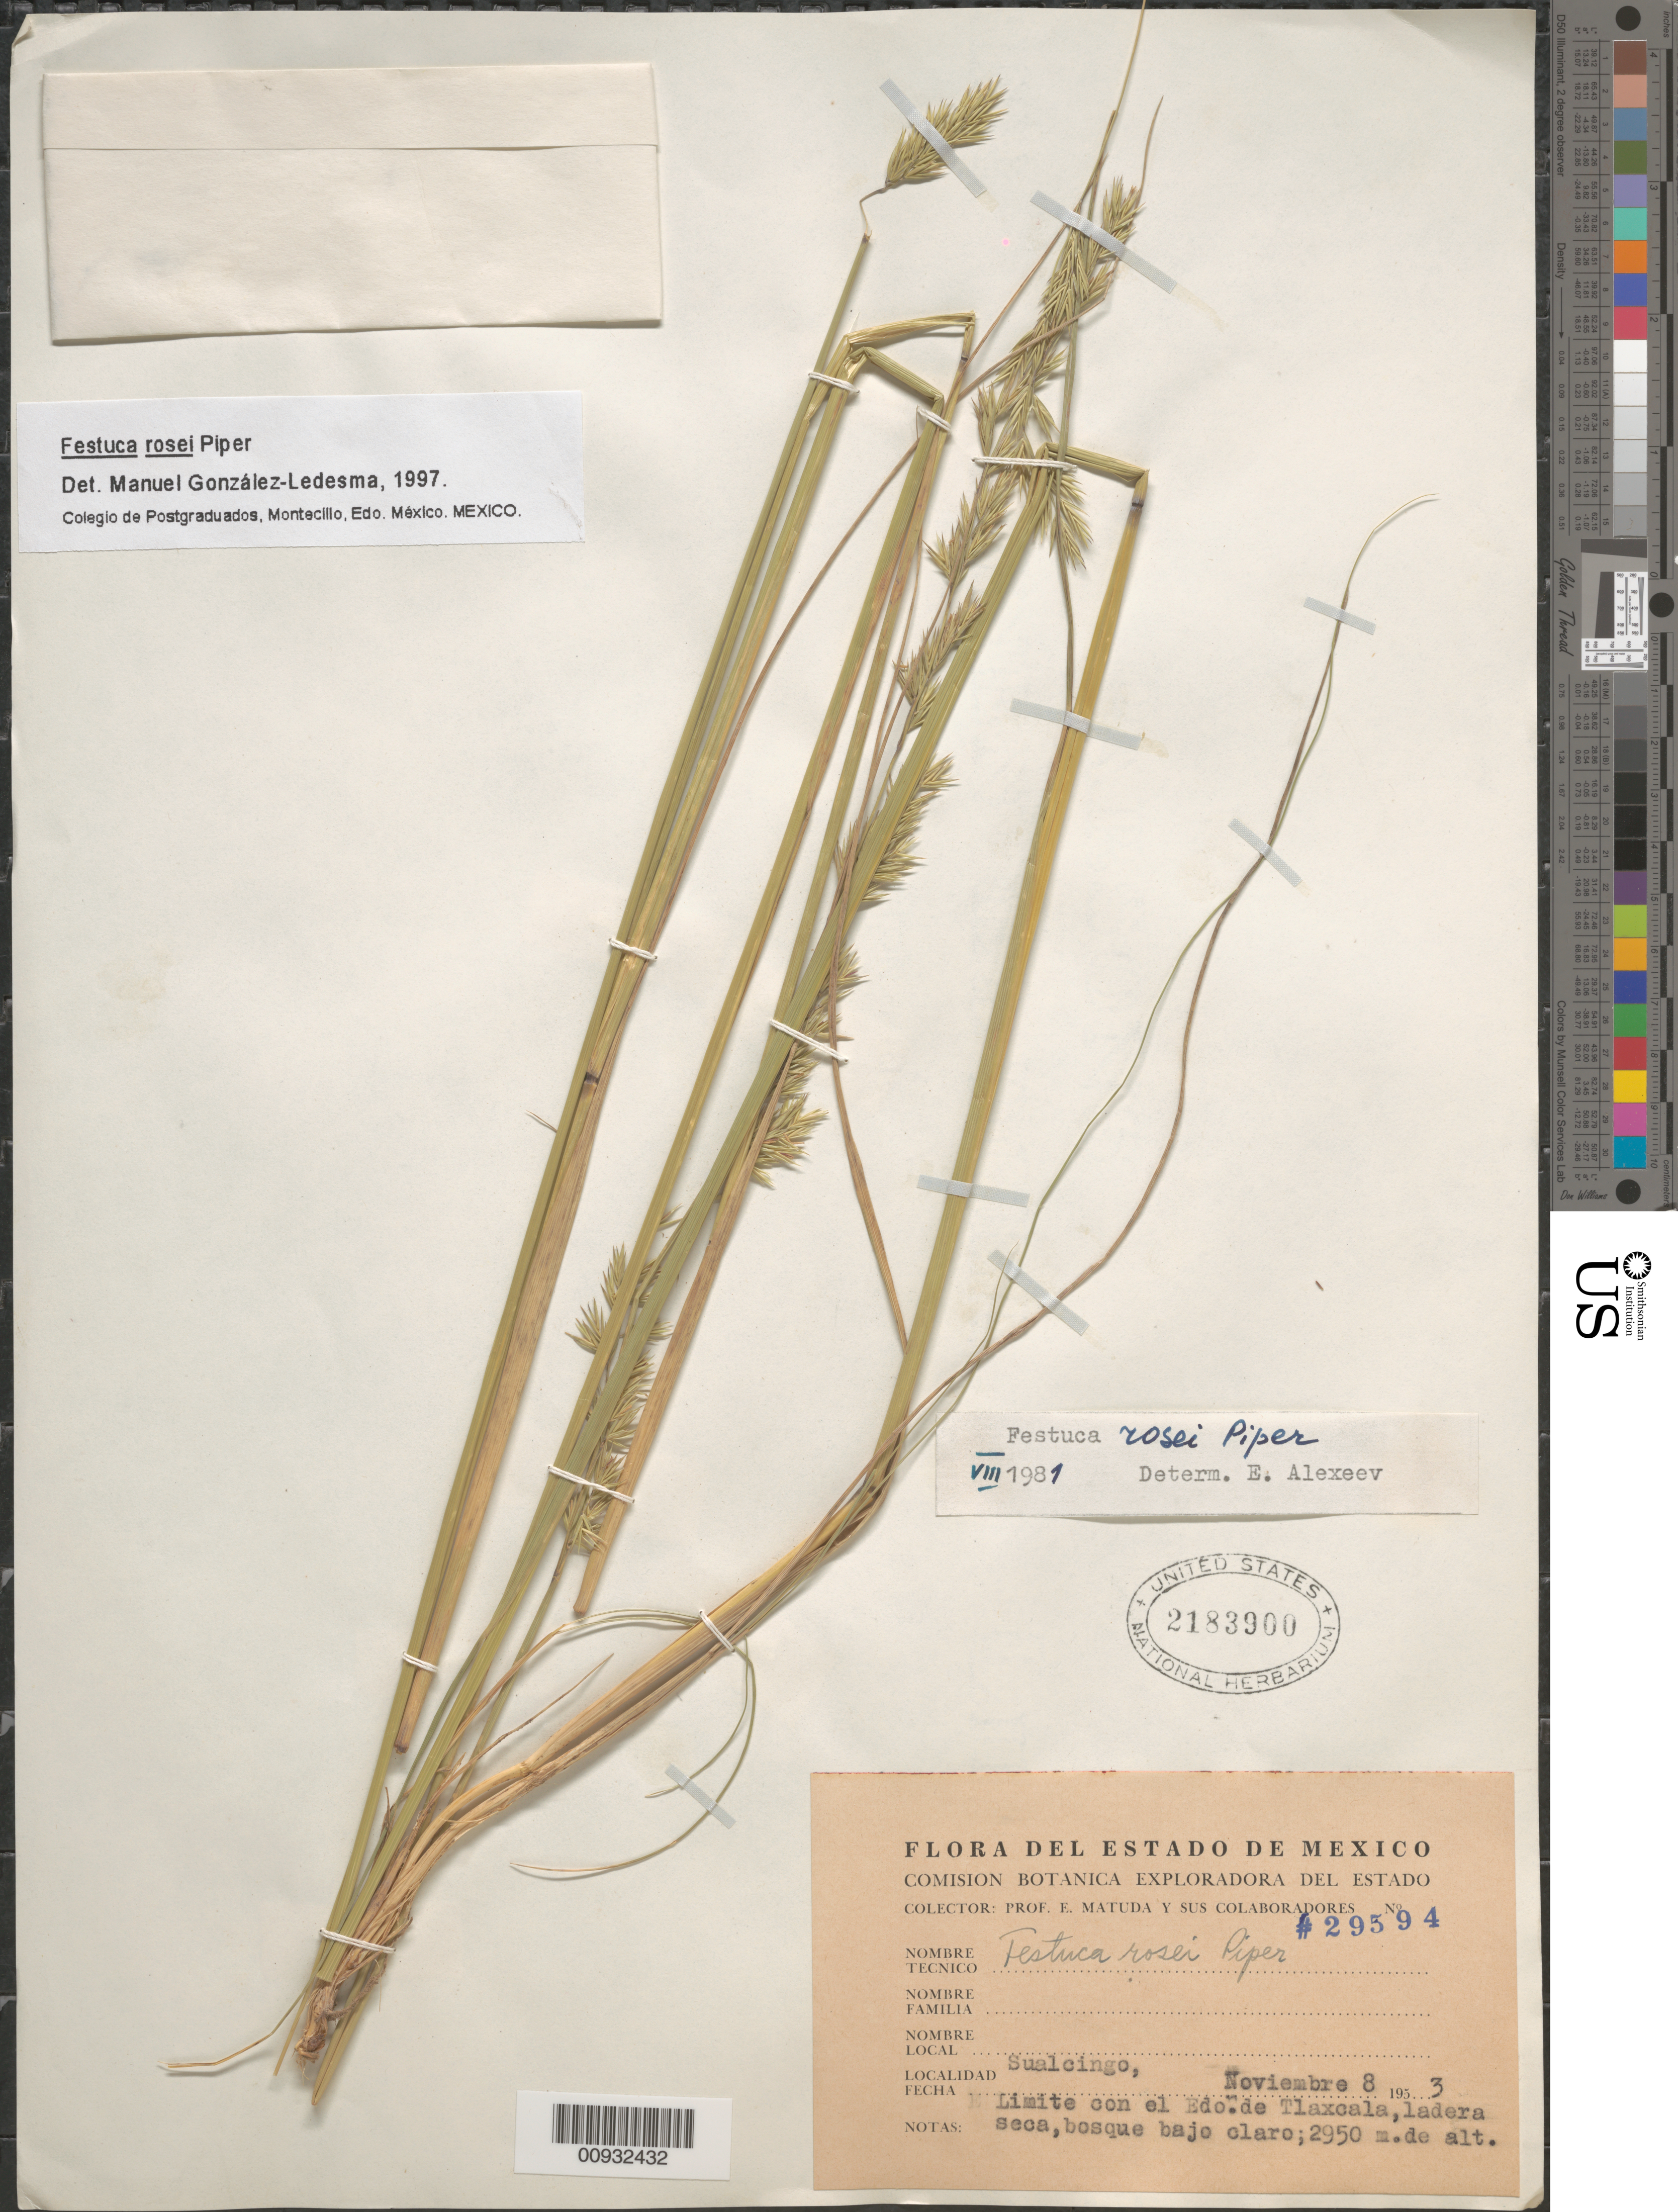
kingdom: Plantae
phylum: Tracheophyta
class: Liliopsida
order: Poales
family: Poaceae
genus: Festuca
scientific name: Festuca rosei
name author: Piper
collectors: E. Matuda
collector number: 29594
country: Mexico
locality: Tlaxcala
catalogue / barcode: US 2183900